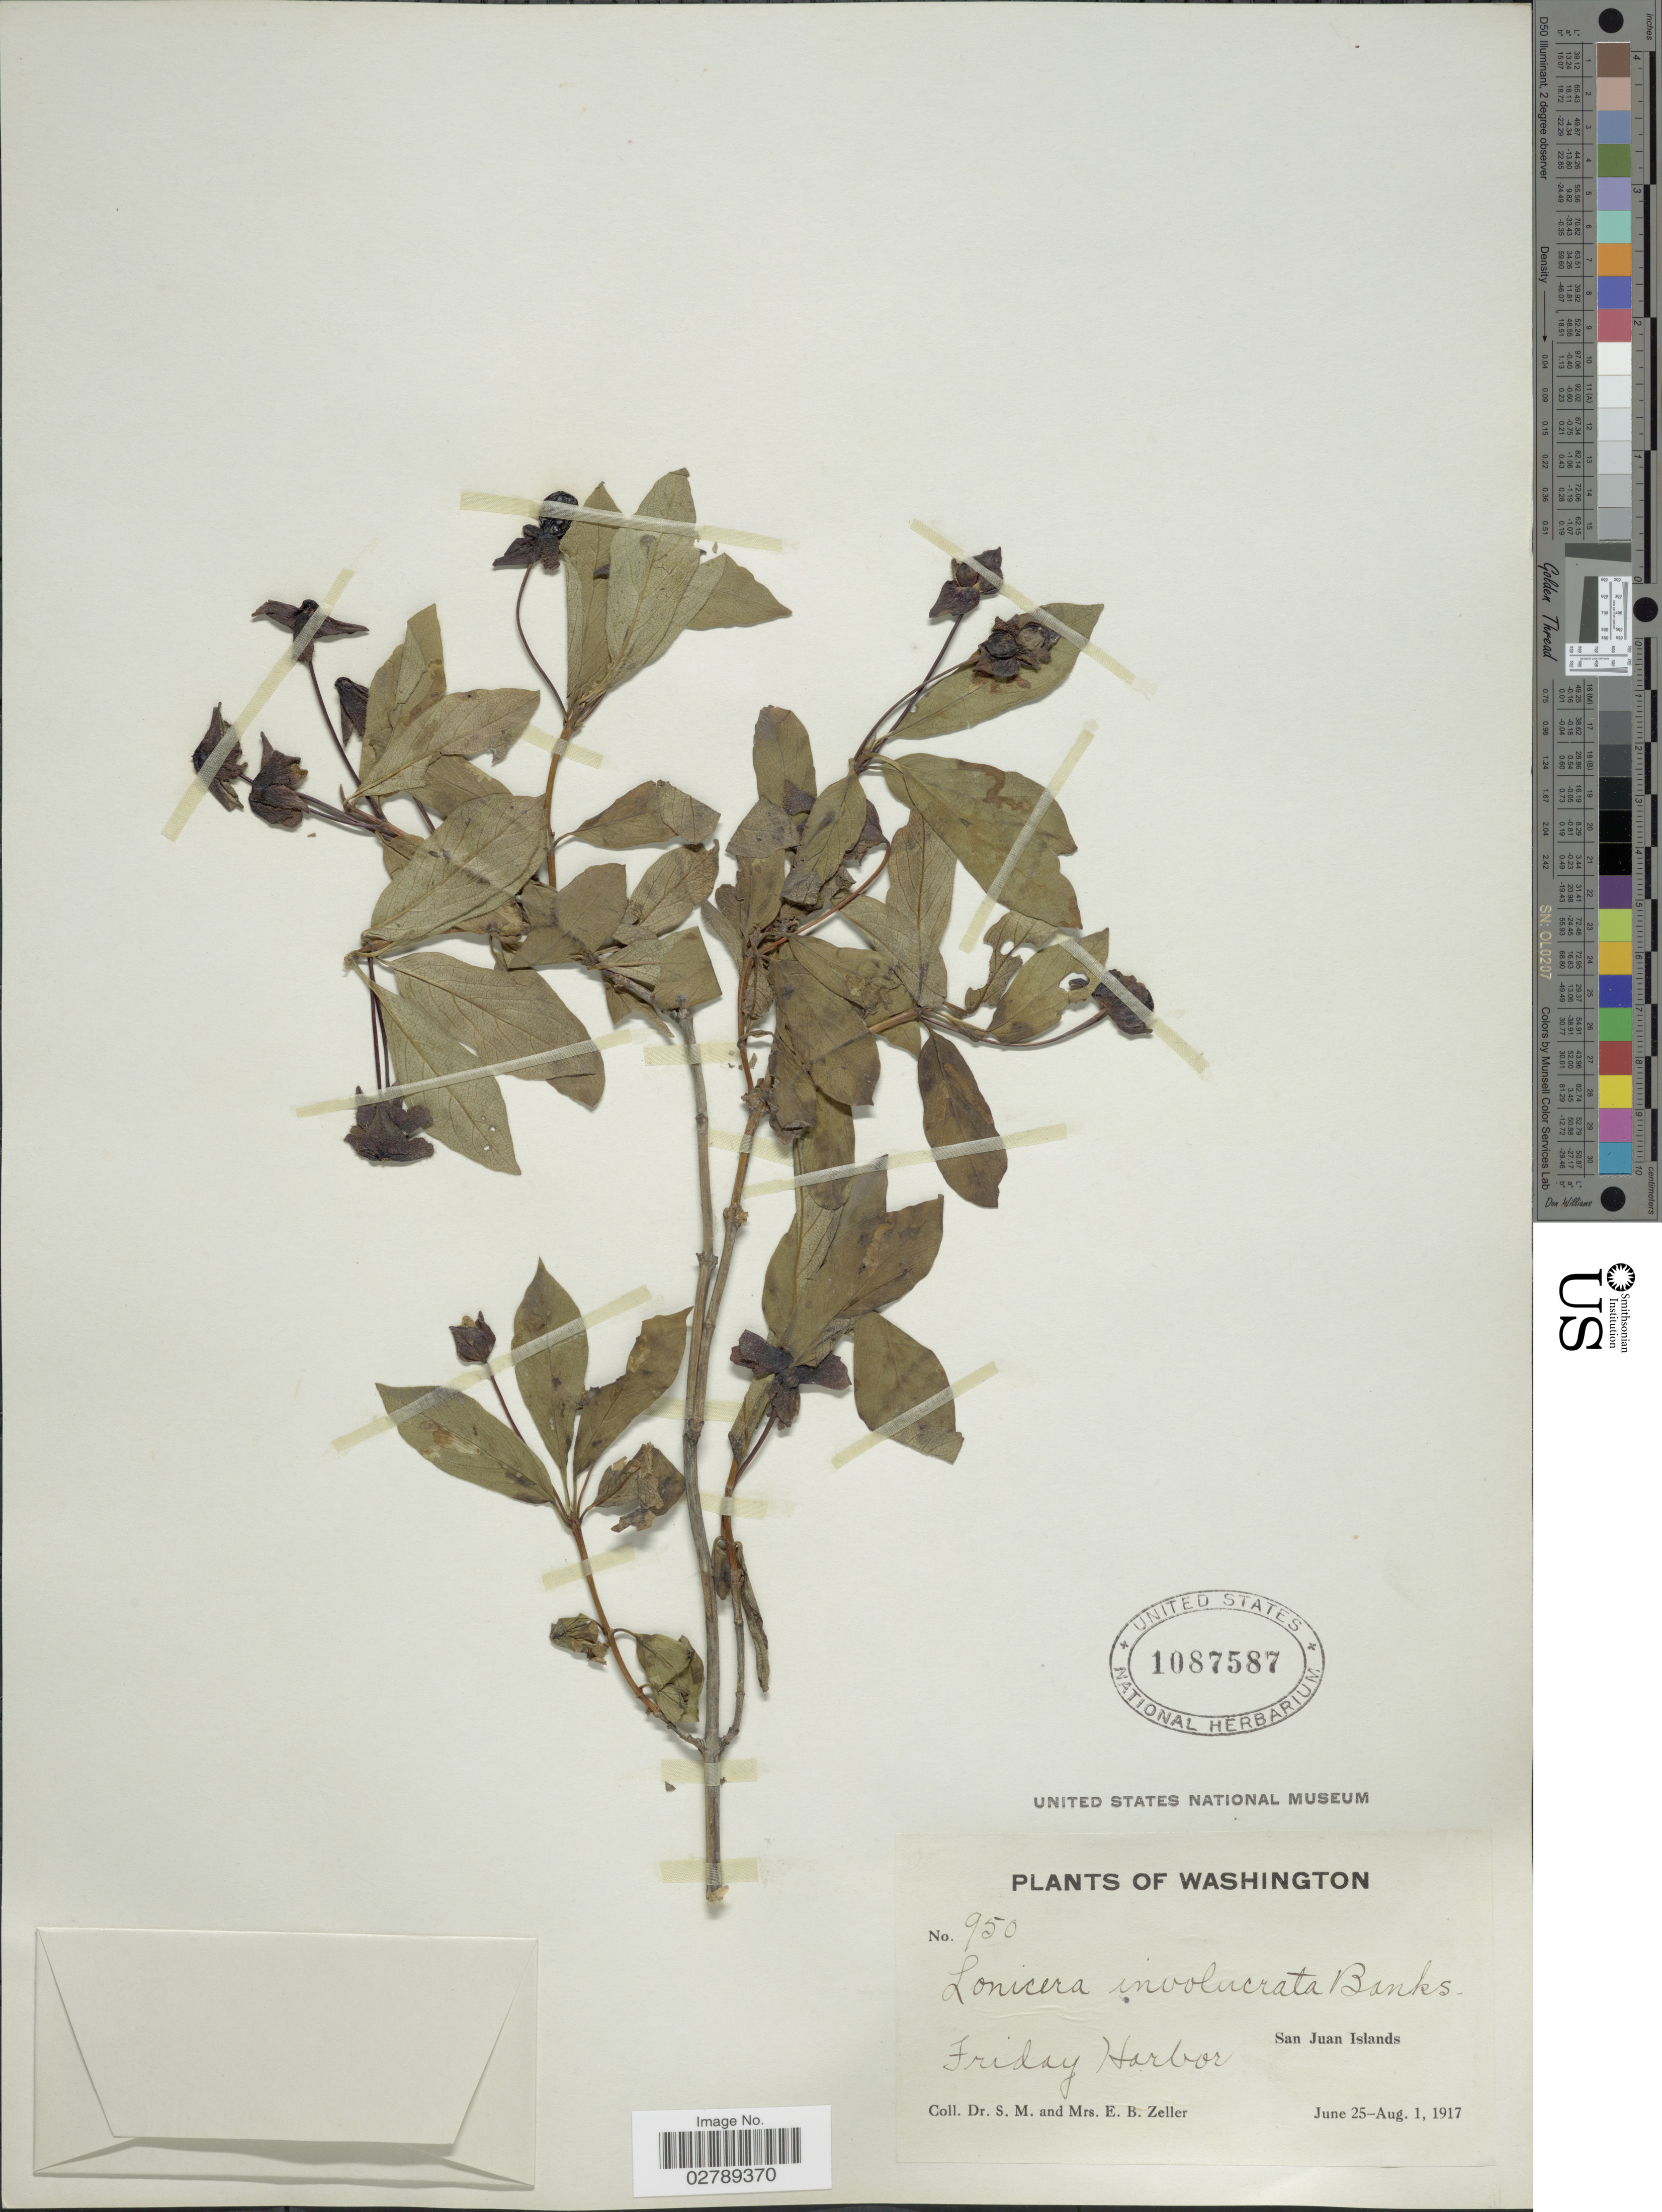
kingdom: Plantae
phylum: Tracheophyta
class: Magnoliopsida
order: Dipsacales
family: Caprifoliaceae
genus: Lonicera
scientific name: Lonicera involucrata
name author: (Richardson) Banks ex Spreng.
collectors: S. Zeller & E. Zeller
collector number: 950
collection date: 1917-06-25/1917-08-01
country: United States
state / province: Washington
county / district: San Juan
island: San Juan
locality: Friday Harbor. San Juan Islands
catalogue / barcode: US 1087587